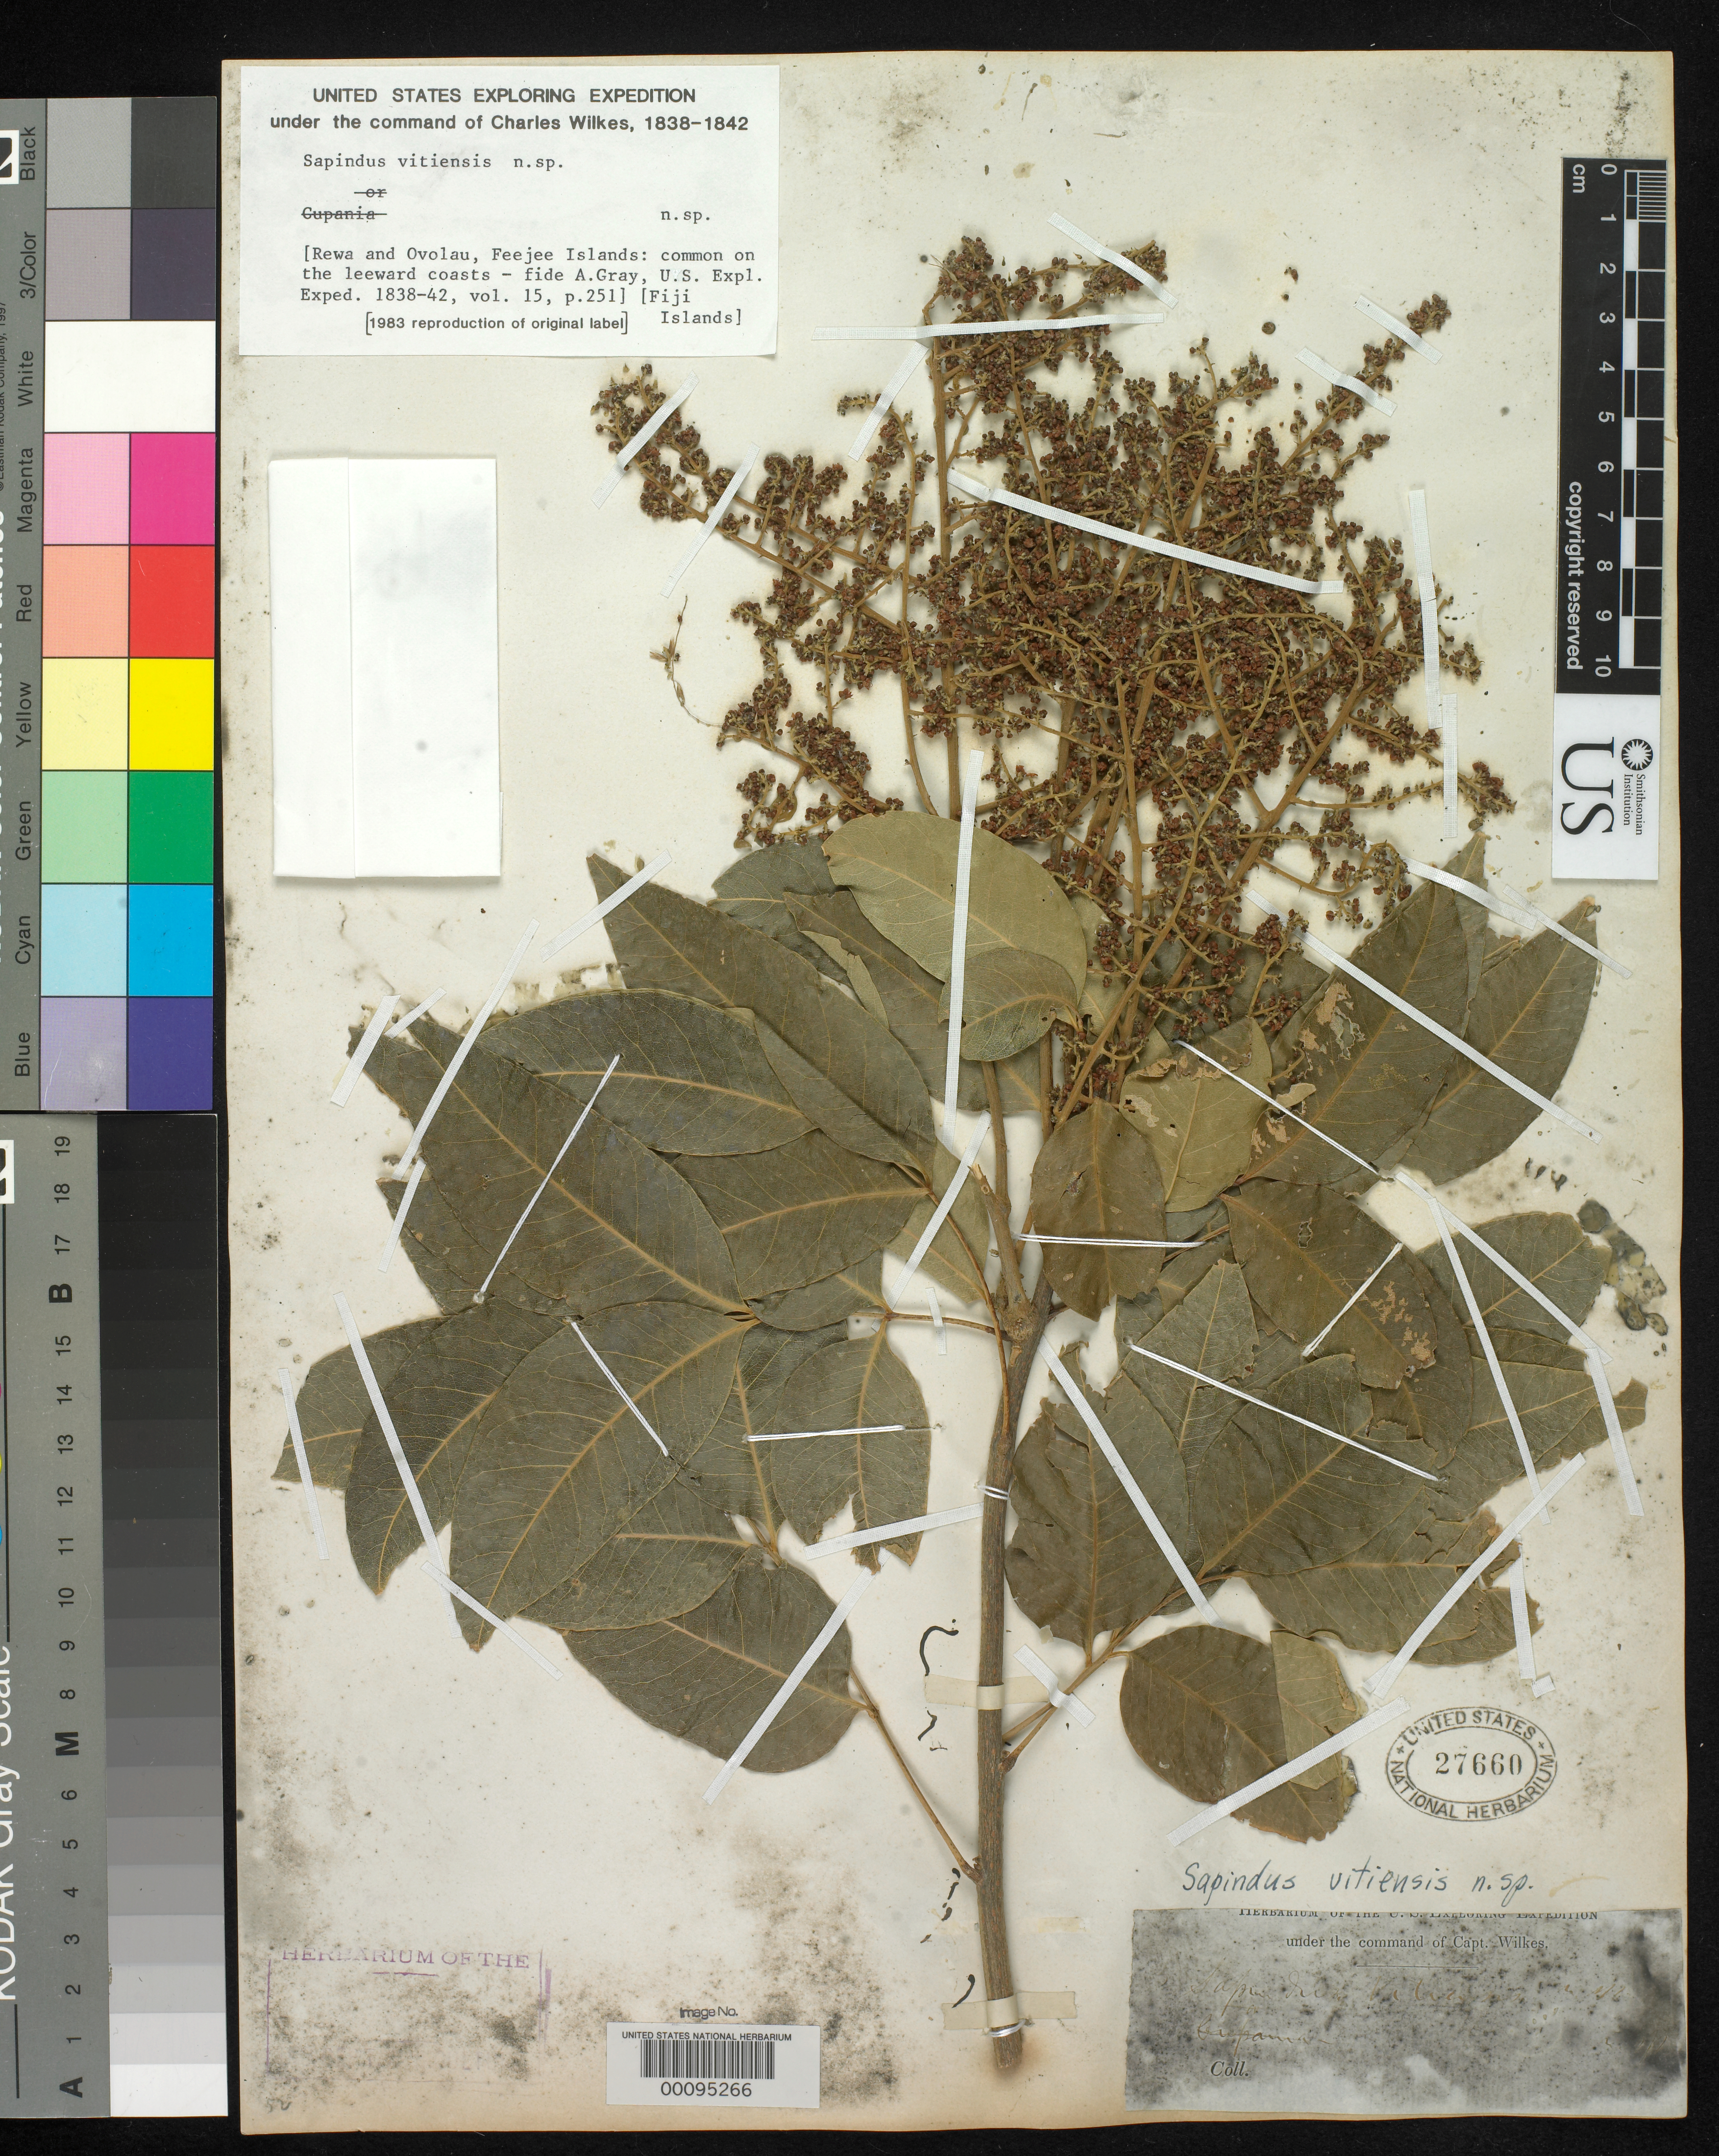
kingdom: Plantae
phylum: Tracheophyta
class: Magnoliopsida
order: Sapindales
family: Sapindaceae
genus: Sapindus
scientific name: Sapindus vitiensis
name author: A. Gray in Wilkes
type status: Syntype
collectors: Wilkes Explor. Exped.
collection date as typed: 1838 to -- --- 1842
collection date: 1838/1842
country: Fiji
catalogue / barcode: US 27660